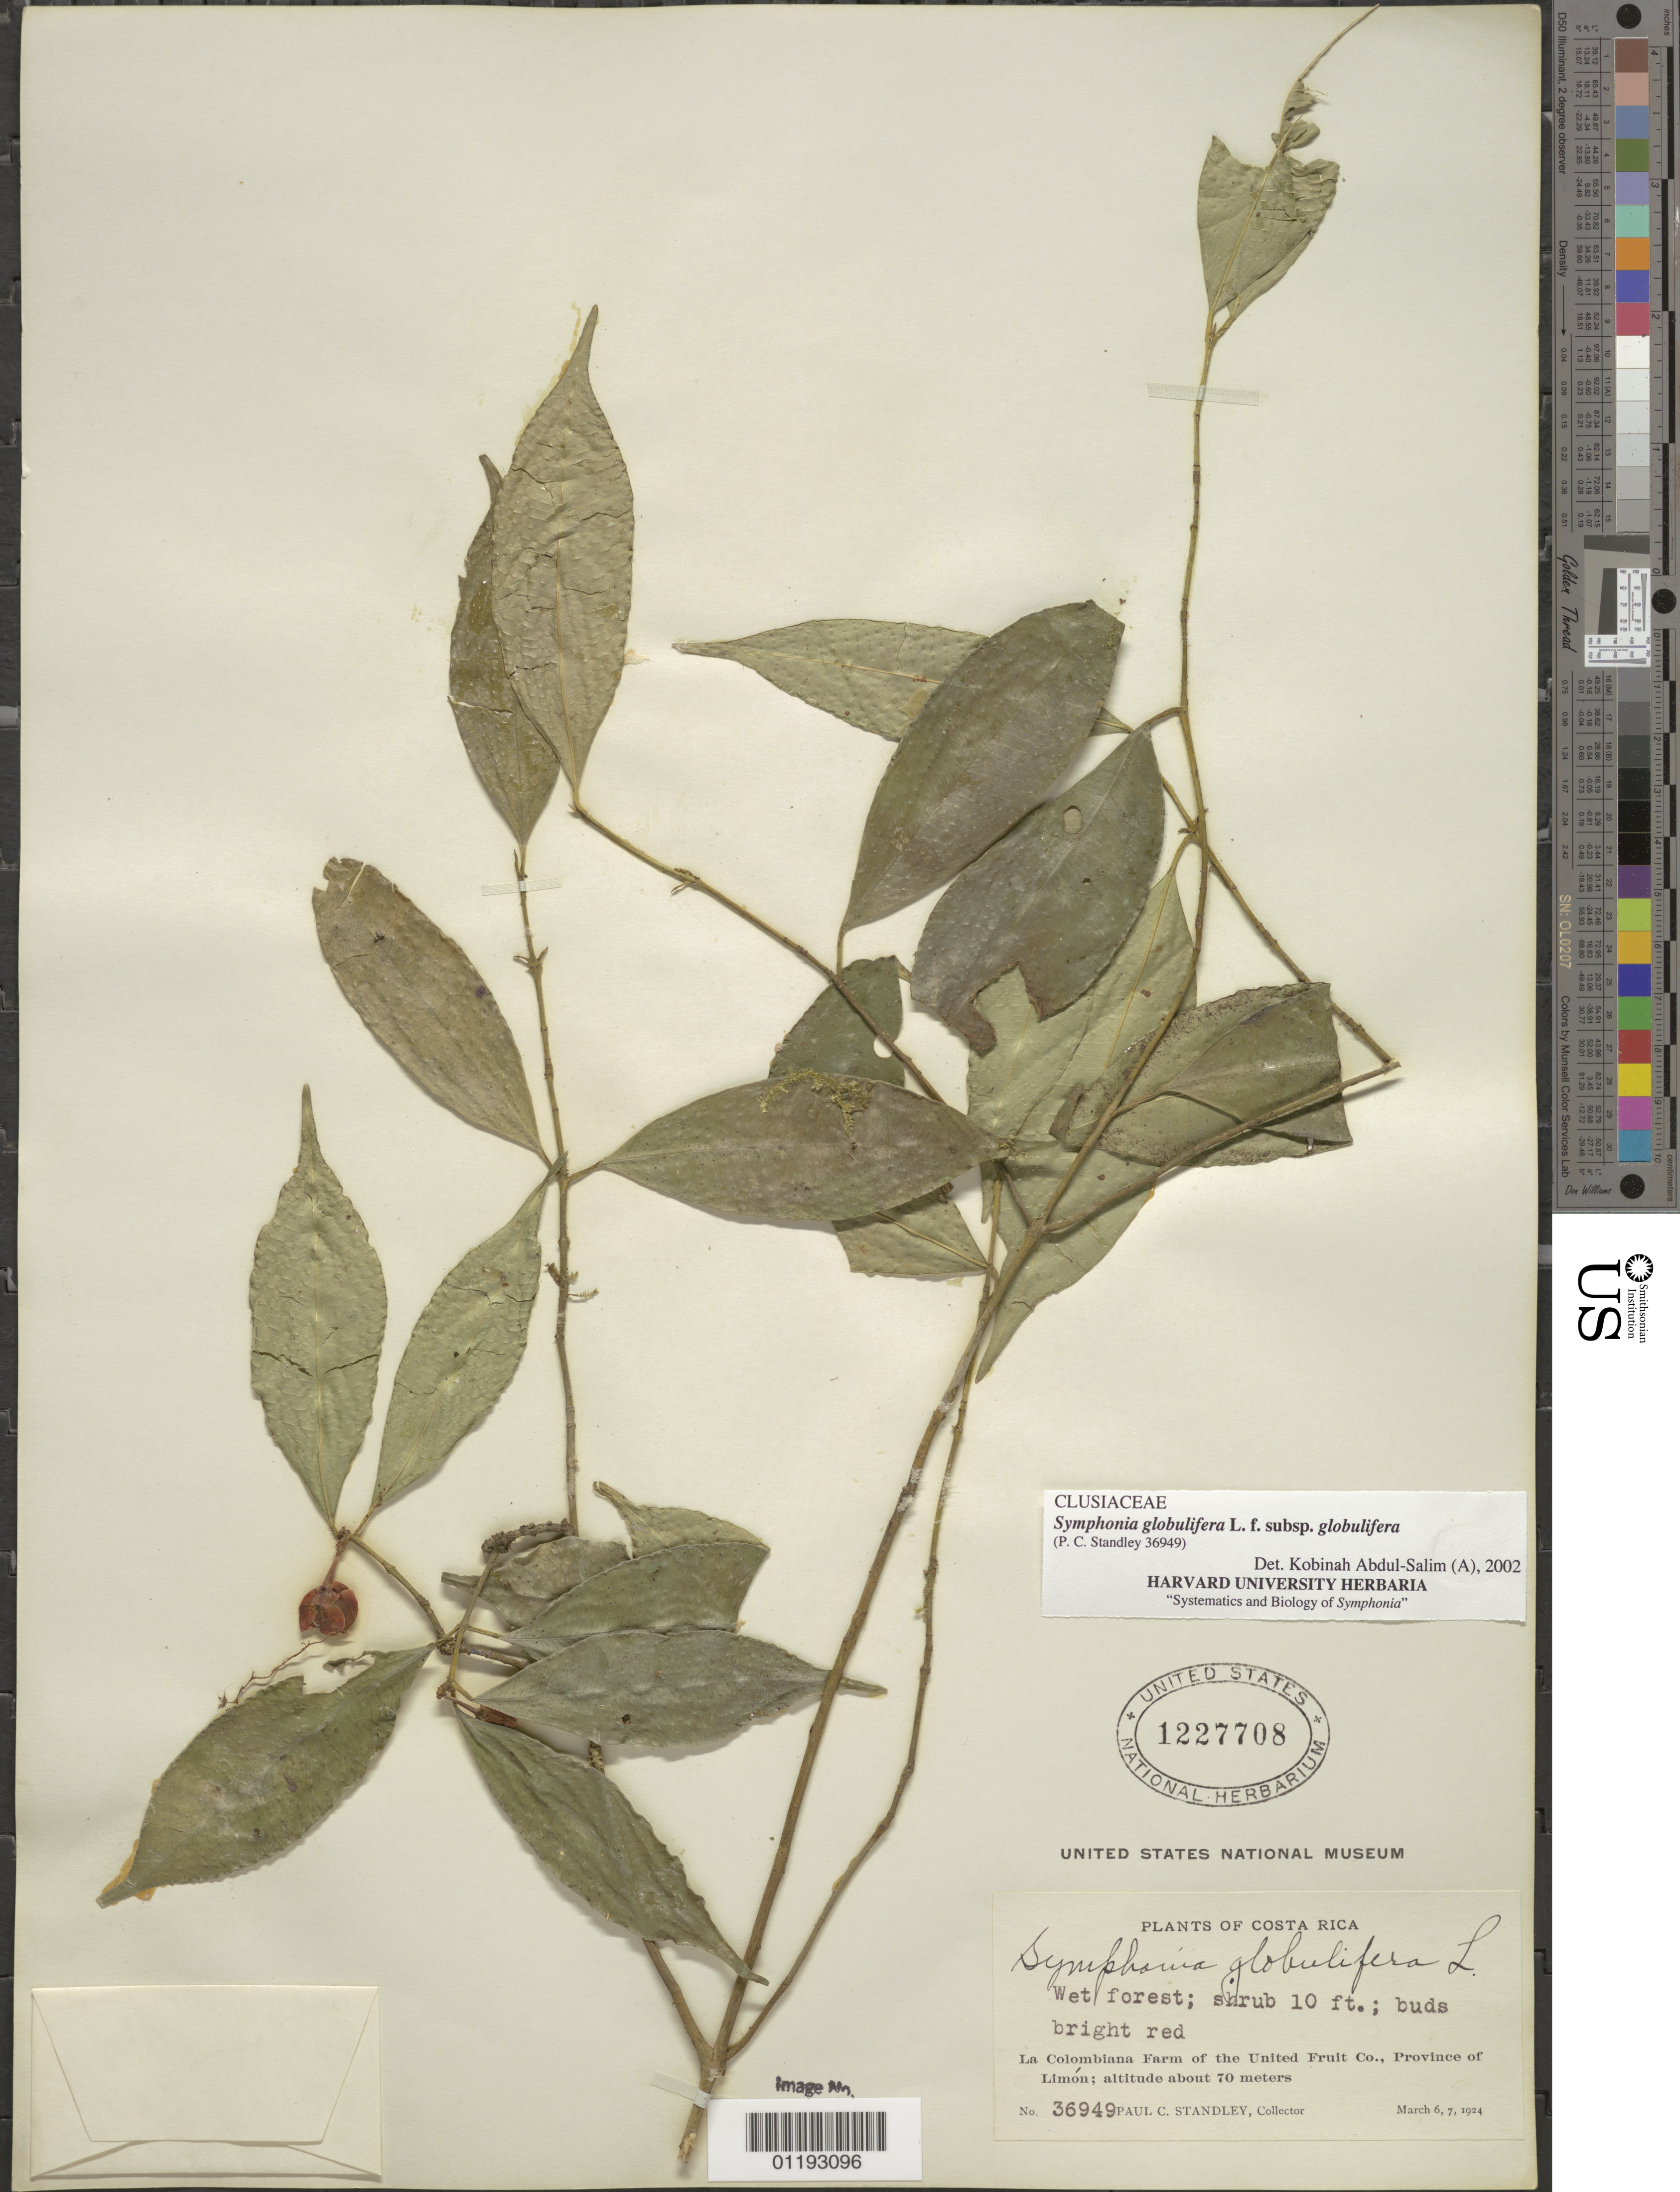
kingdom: Plantae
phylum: Tracheophyta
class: Magnoliopsida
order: Malpighiales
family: Clusiaceae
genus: Symphonia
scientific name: Symphonia globulifera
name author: L. f.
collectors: P. C. Standley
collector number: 36949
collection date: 1924-03-06/1924-03-07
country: Costa Rica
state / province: Limón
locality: La Colombiana Farm of the United Fruit Co.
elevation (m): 70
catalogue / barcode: US 1227708